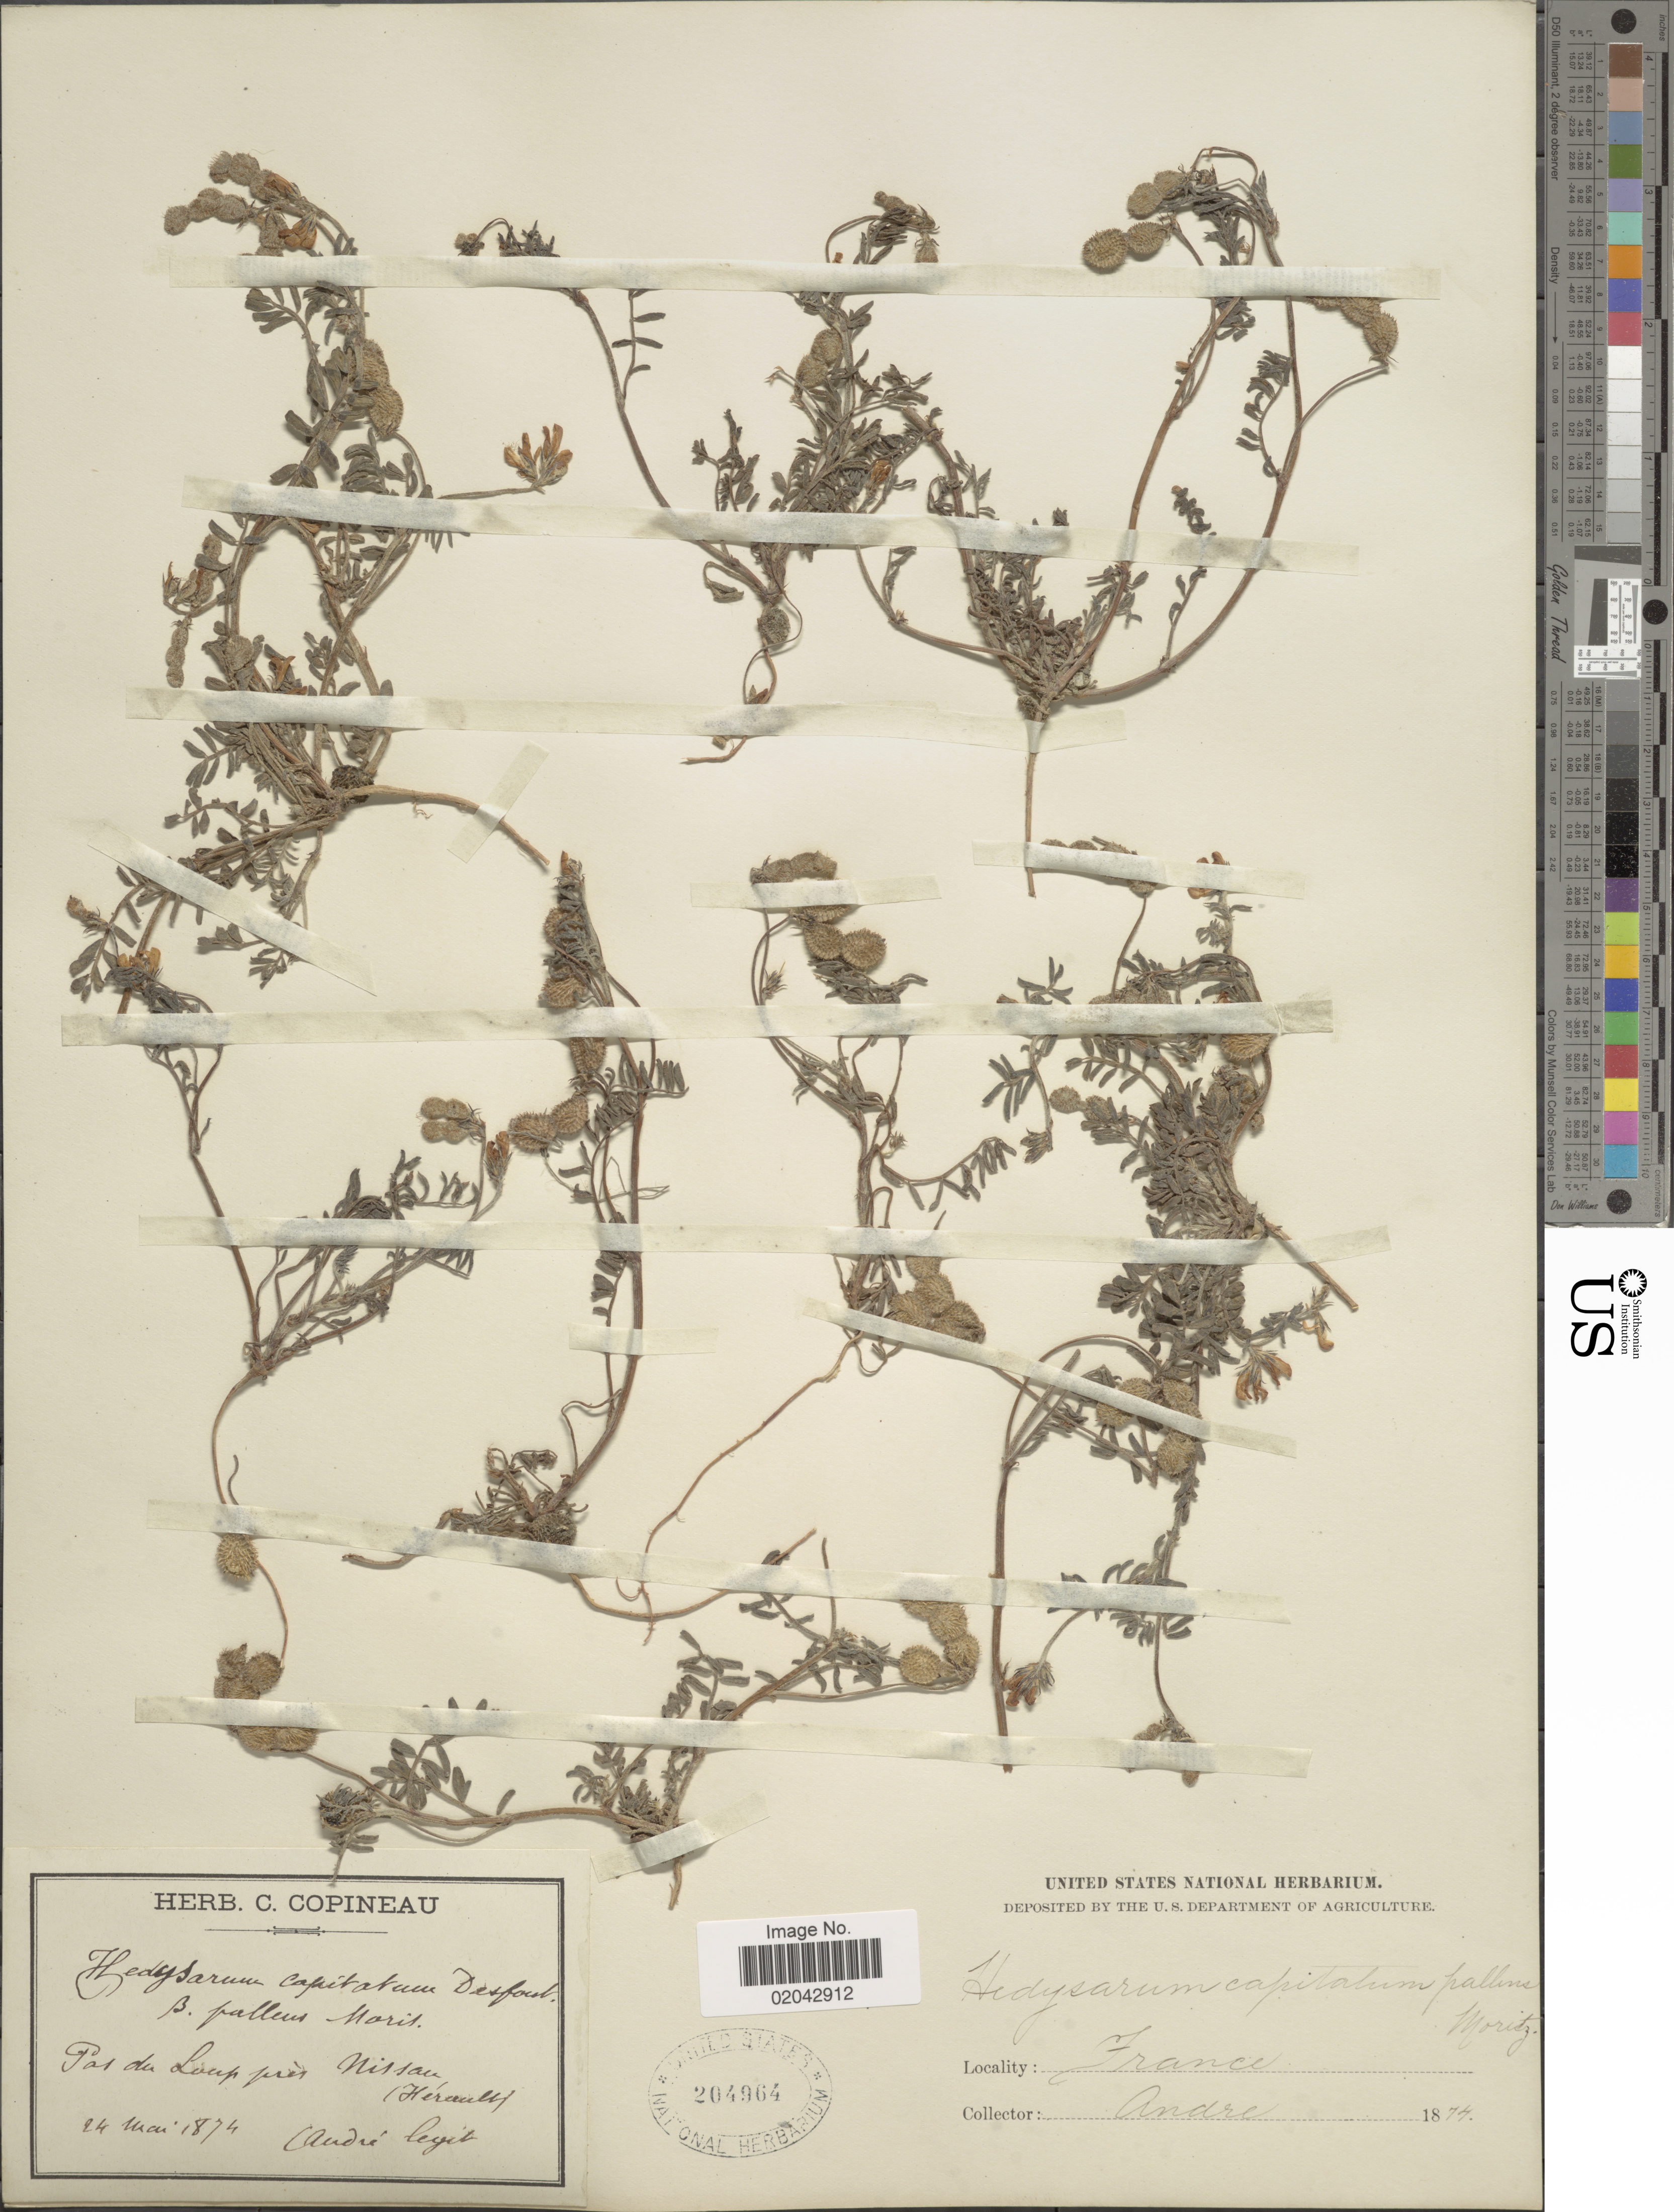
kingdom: Plantae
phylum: Tracheophyta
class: Magnoliopsida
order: Fabales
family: Fabaceae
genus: Hedysarum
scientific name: Hedysarum capitatum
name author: Burm. f.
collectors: -. Audre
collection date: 1874-05-24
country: France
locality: Pas de Loup pres Nissau (Herualt) [interpreted]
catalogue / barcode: US 204964